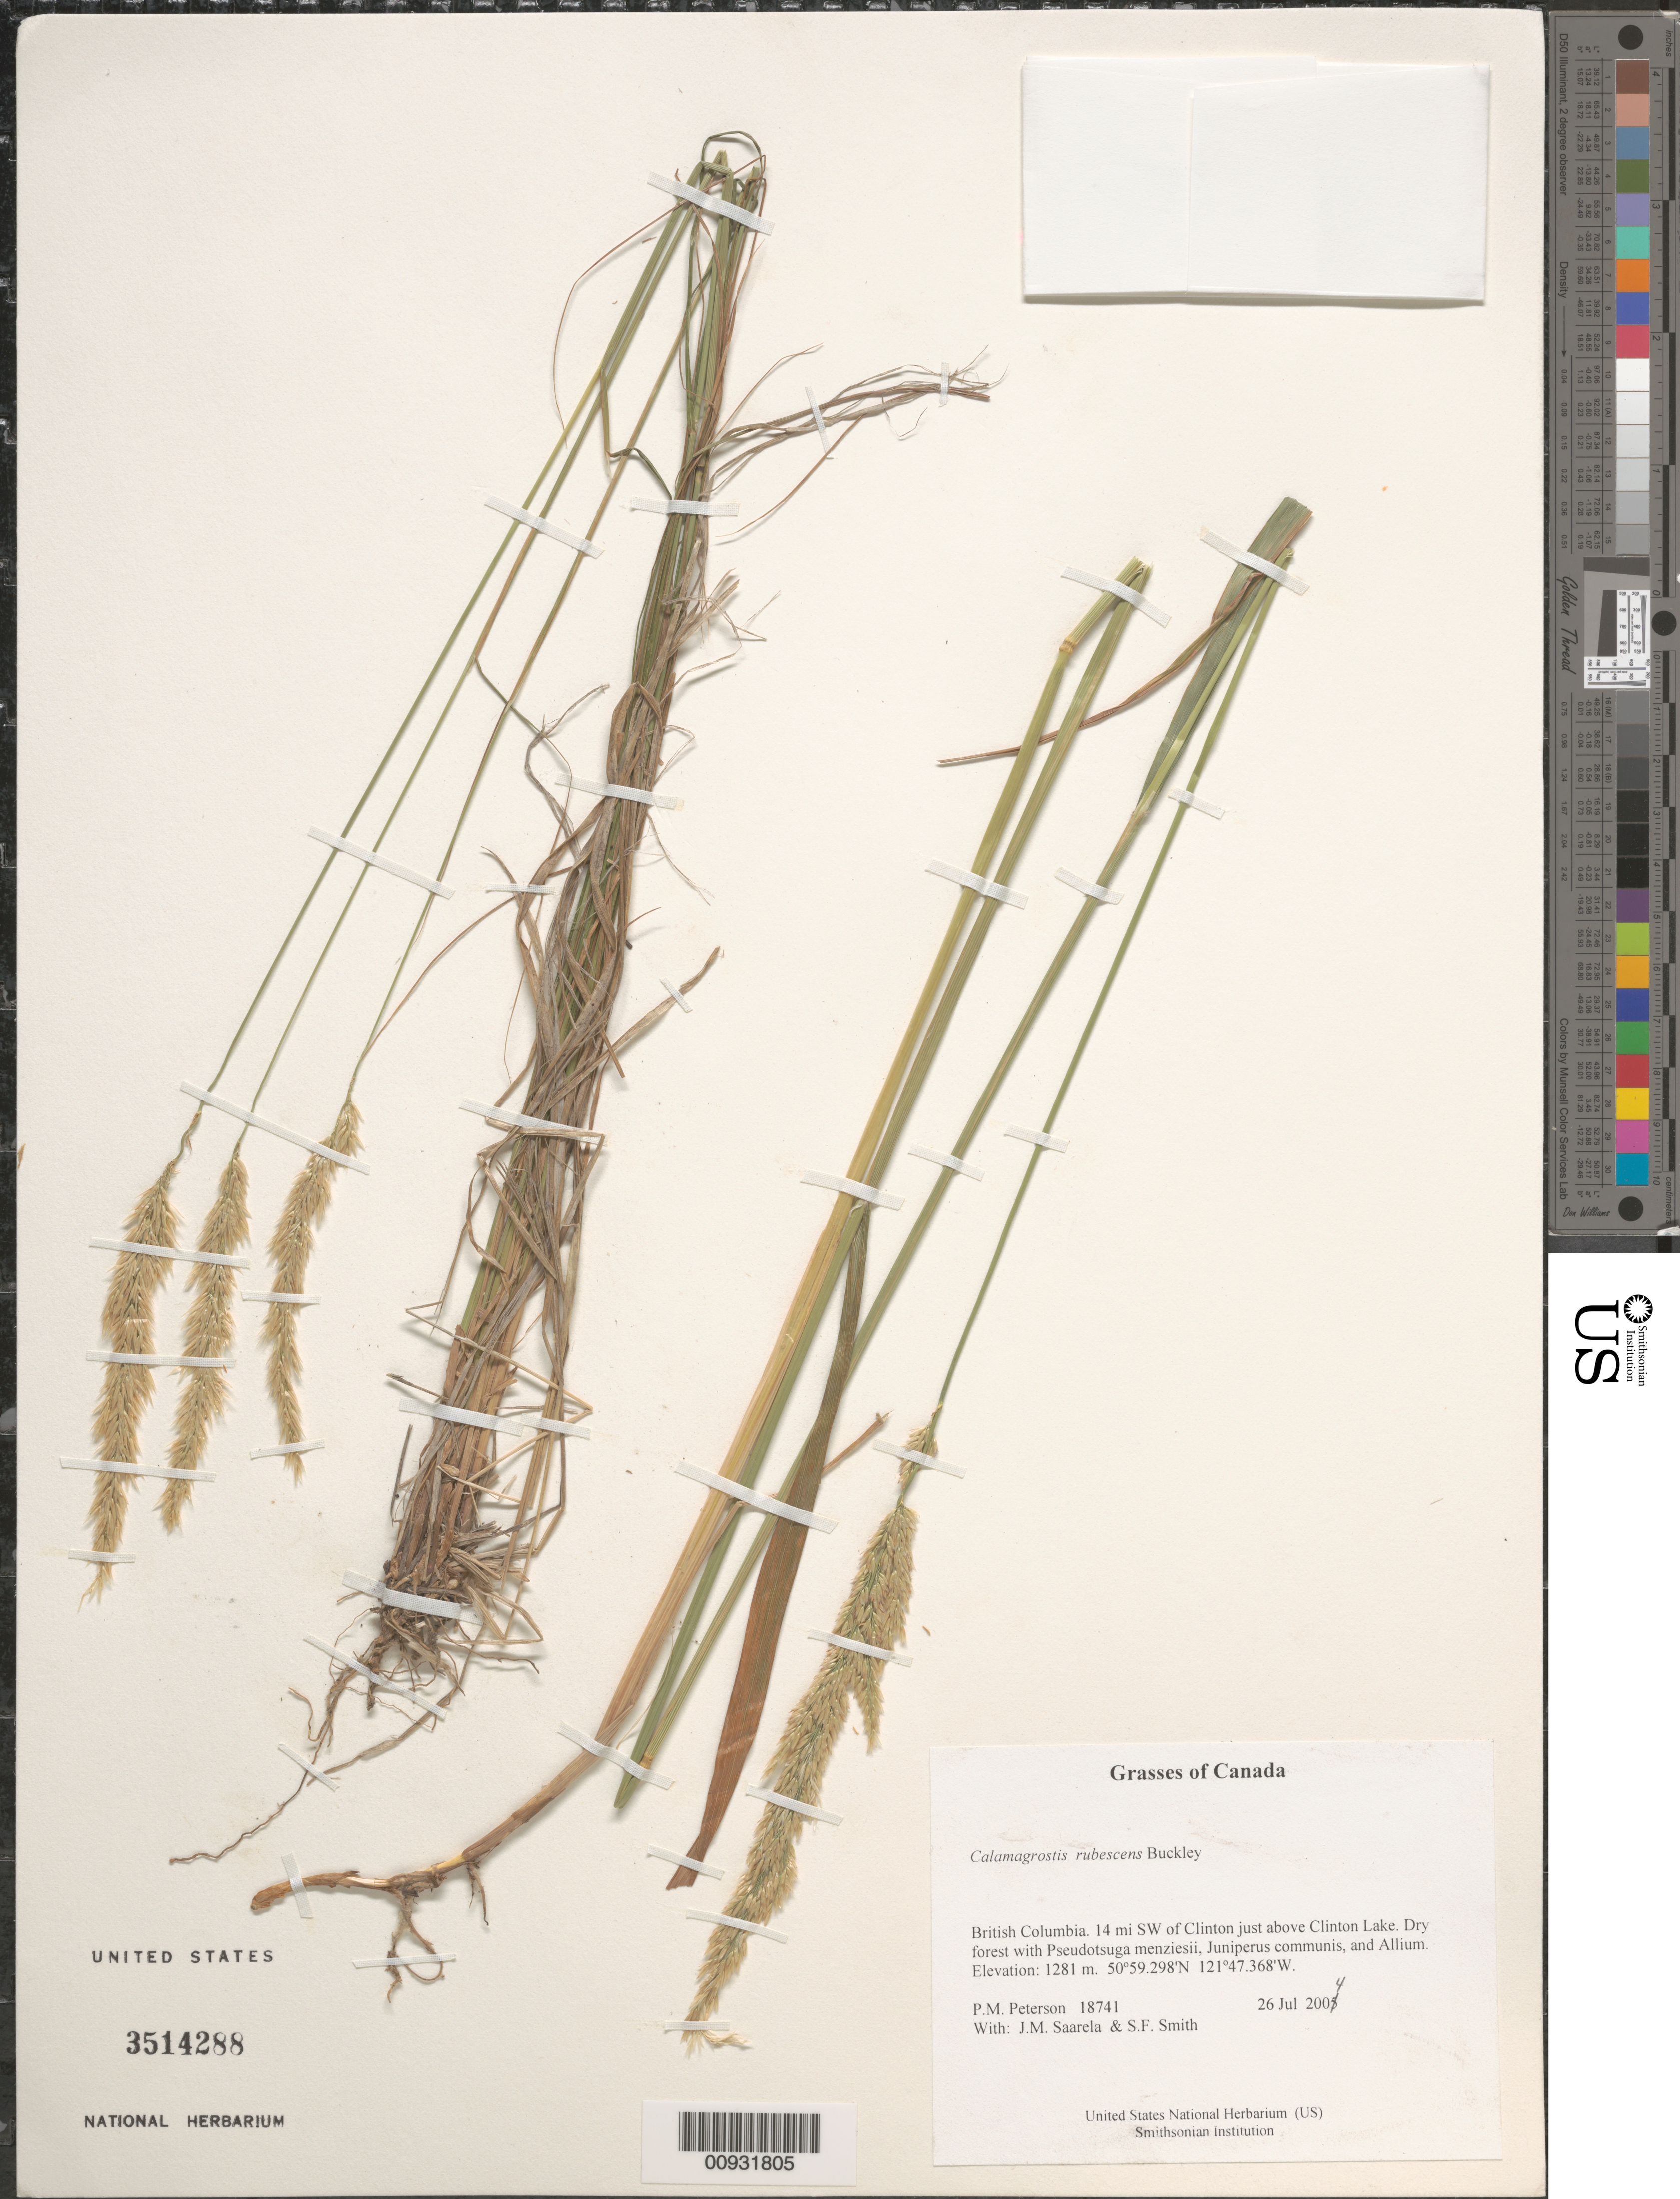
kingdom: Plantae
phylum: Tracheophyta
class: Liliopsida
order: Poales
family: Poaceae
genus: Calamagrostis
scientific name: Calamagrostis rubescens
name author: Buckley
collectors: P. M. Peterson, J. Saarela & S.F. Smith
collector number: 18741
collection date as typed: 26 Jul 2004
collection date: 2004-07-26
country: Canada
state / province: British Columbia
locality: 14 mi SW of Clinton just above Clinton Lake. Dry forest with Pseudotsuga menziesii, Juniperus communis, and Allium.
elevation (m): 1281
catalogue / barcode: US 3514288